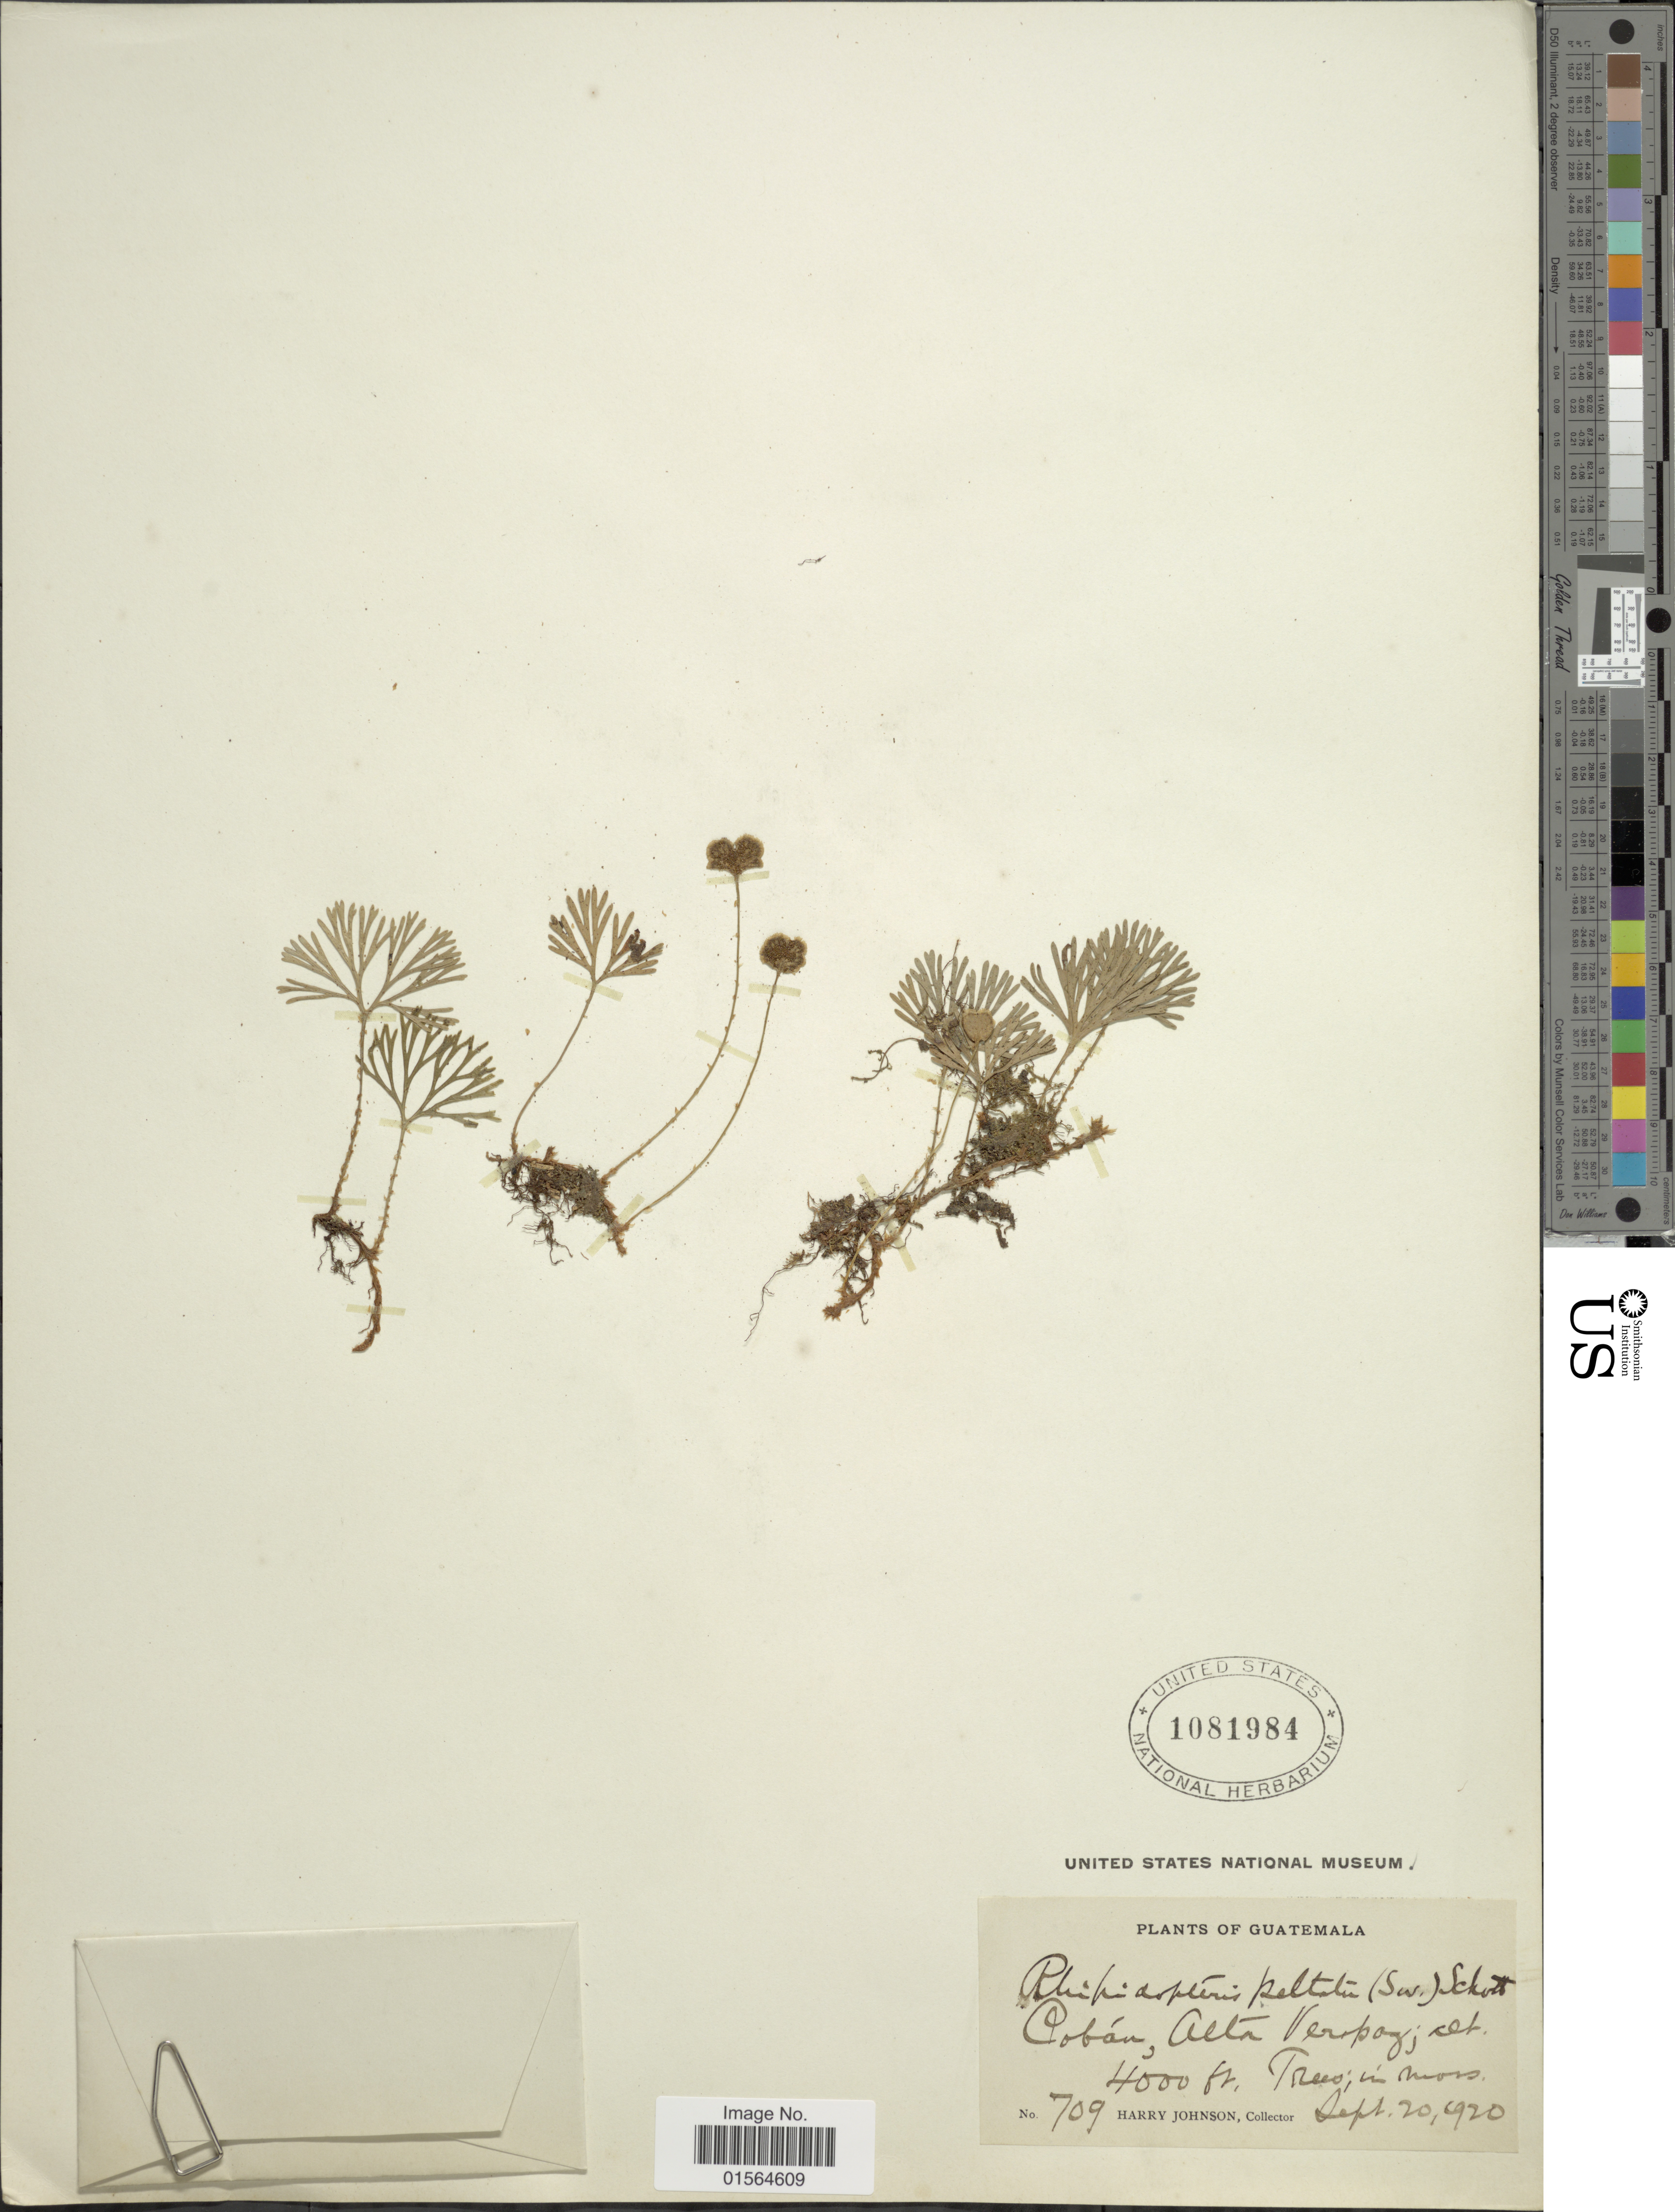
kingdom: Plantae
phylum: Tracheophyta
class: Polypodiopsida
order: Polypodiales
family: Dryopteridaceae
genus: Elaphoglossum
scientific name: Elaphoglossum peltatum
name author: (Sw.) Urb.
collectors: H. Johnson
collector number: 709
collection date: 1920-09-20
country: Guatemala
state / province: Alta Verapaz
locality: Coban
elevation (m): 1219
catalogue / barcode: US 1081984